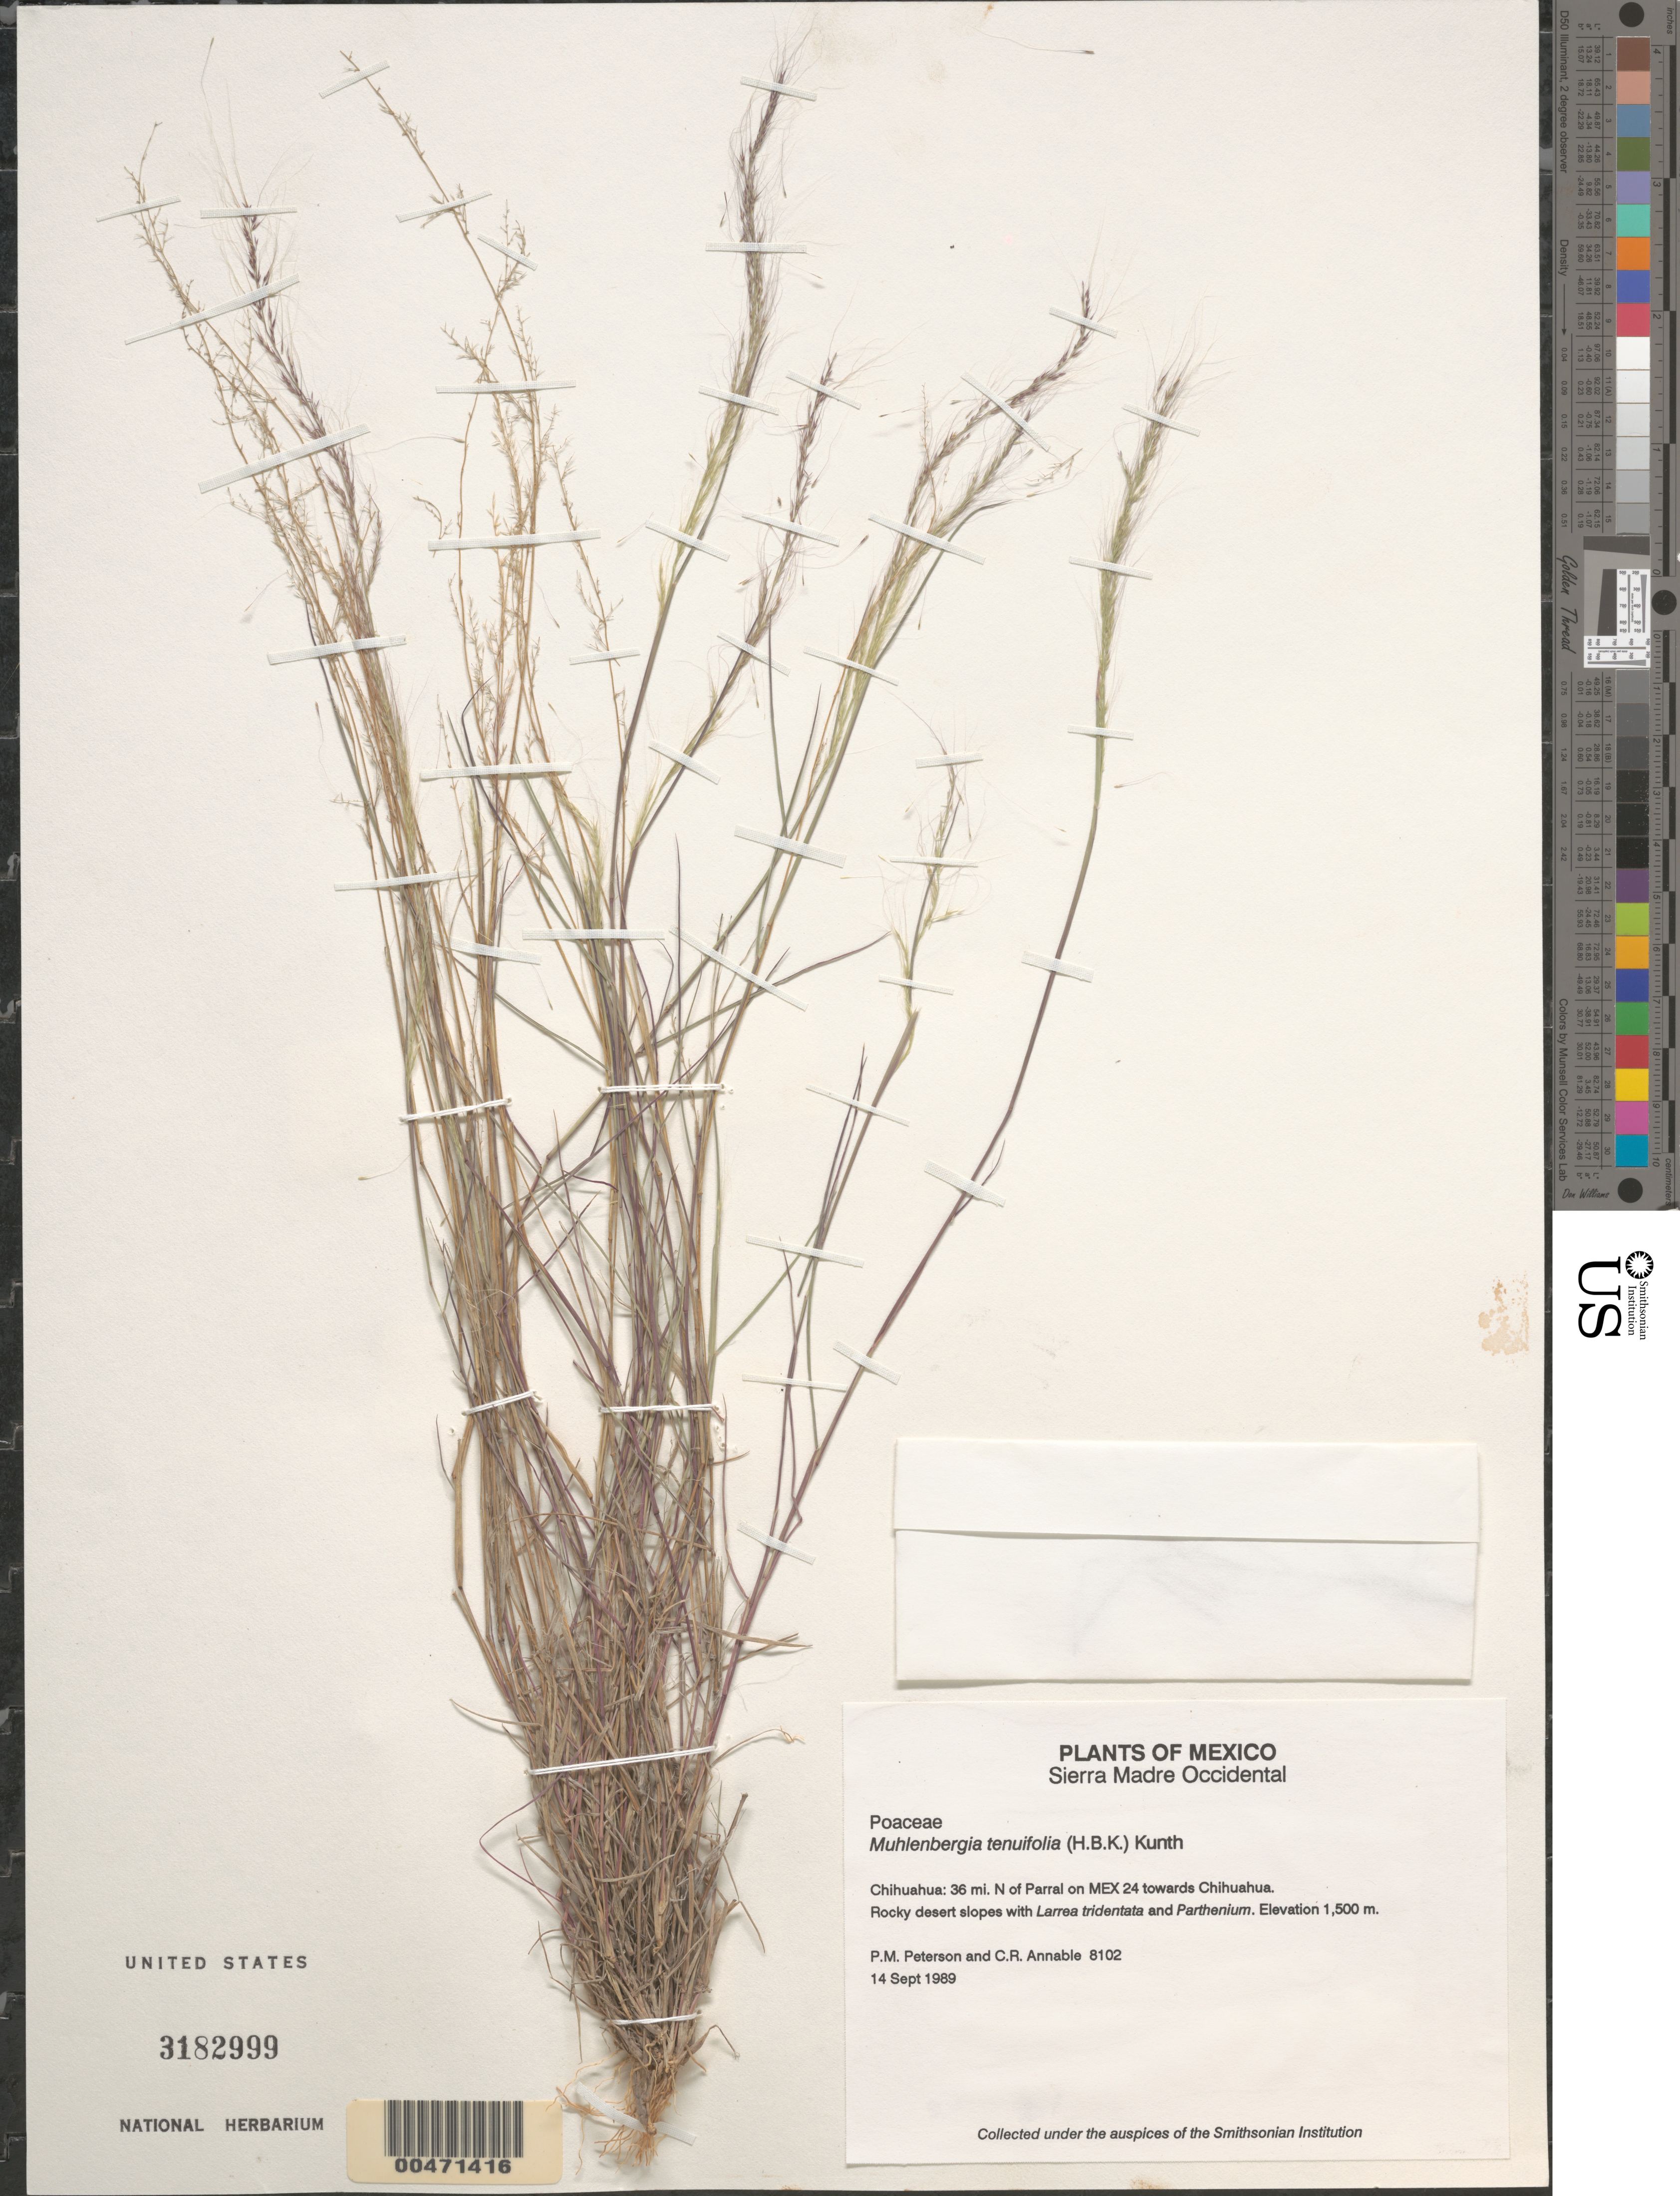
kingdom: Plantae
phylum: Tracheophyta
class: Liliopsida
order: Poales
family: Poaceae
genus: Muhlenbergia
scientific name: Muhlenbergia tenuifolia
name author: (Kunth) Kunth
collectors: P. M. Peterson & C. R. Annable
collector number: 08102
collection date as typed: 14 Sep 1989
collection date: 1989-09-14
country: Mexico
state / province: Chihuahua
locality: Sierra Madre Occidental, 36 mi. N of Parral on Mex 24 towards Chihuahua.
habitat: Rocky desert slopes with Larrea tridentata and Parthenium.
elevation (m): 1500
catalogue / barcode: US 3182999